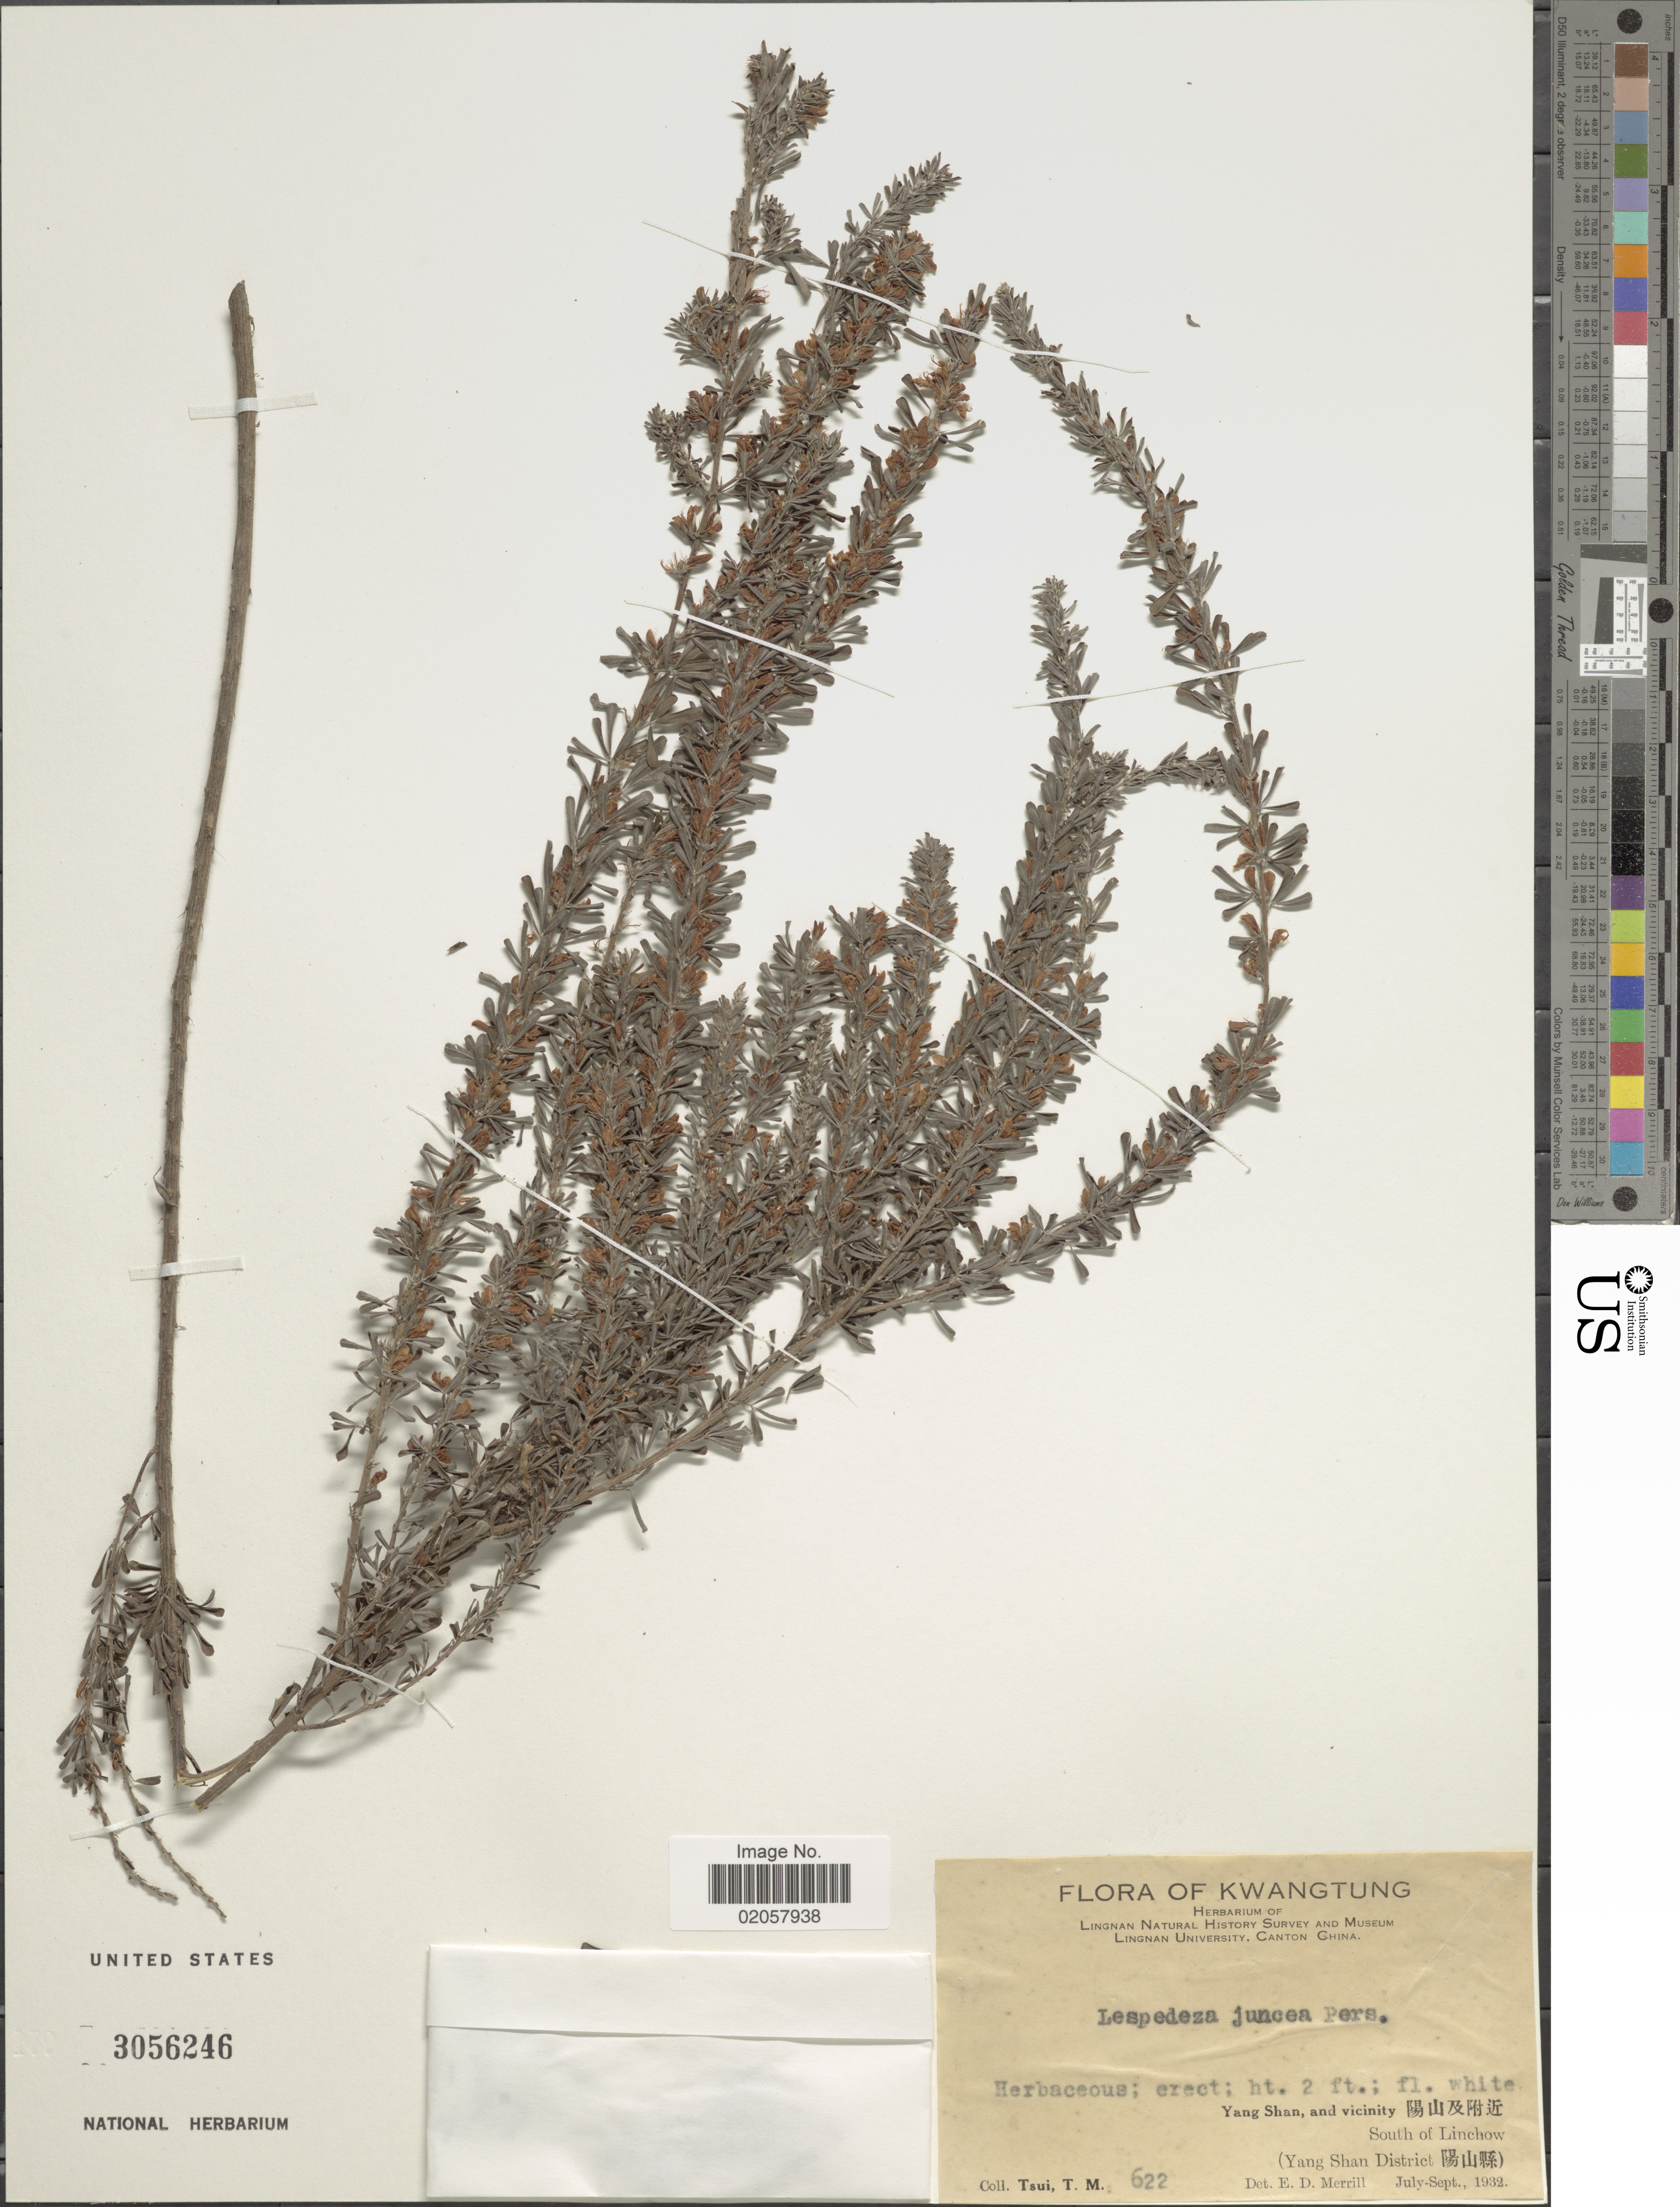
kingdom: Plantae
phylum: Tracheophyta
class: Magnoliopsida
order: Fabales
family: Fabaceae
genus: Lespedeza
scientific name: Lespedeza cuneata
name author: (Dum. Cours.) G. Don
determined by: Strong, Mark T., (BOT), Smithsonian Institution - National Museum of Natural History (UNITED STATES)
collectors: T. Tsui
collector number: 622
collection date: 1932-07/1932-09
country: China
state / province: Guangdong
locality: Kwwangtung, Yang Shan, and vicinity, south of Linchow (Yang Shan District)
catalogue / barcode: US 3056246